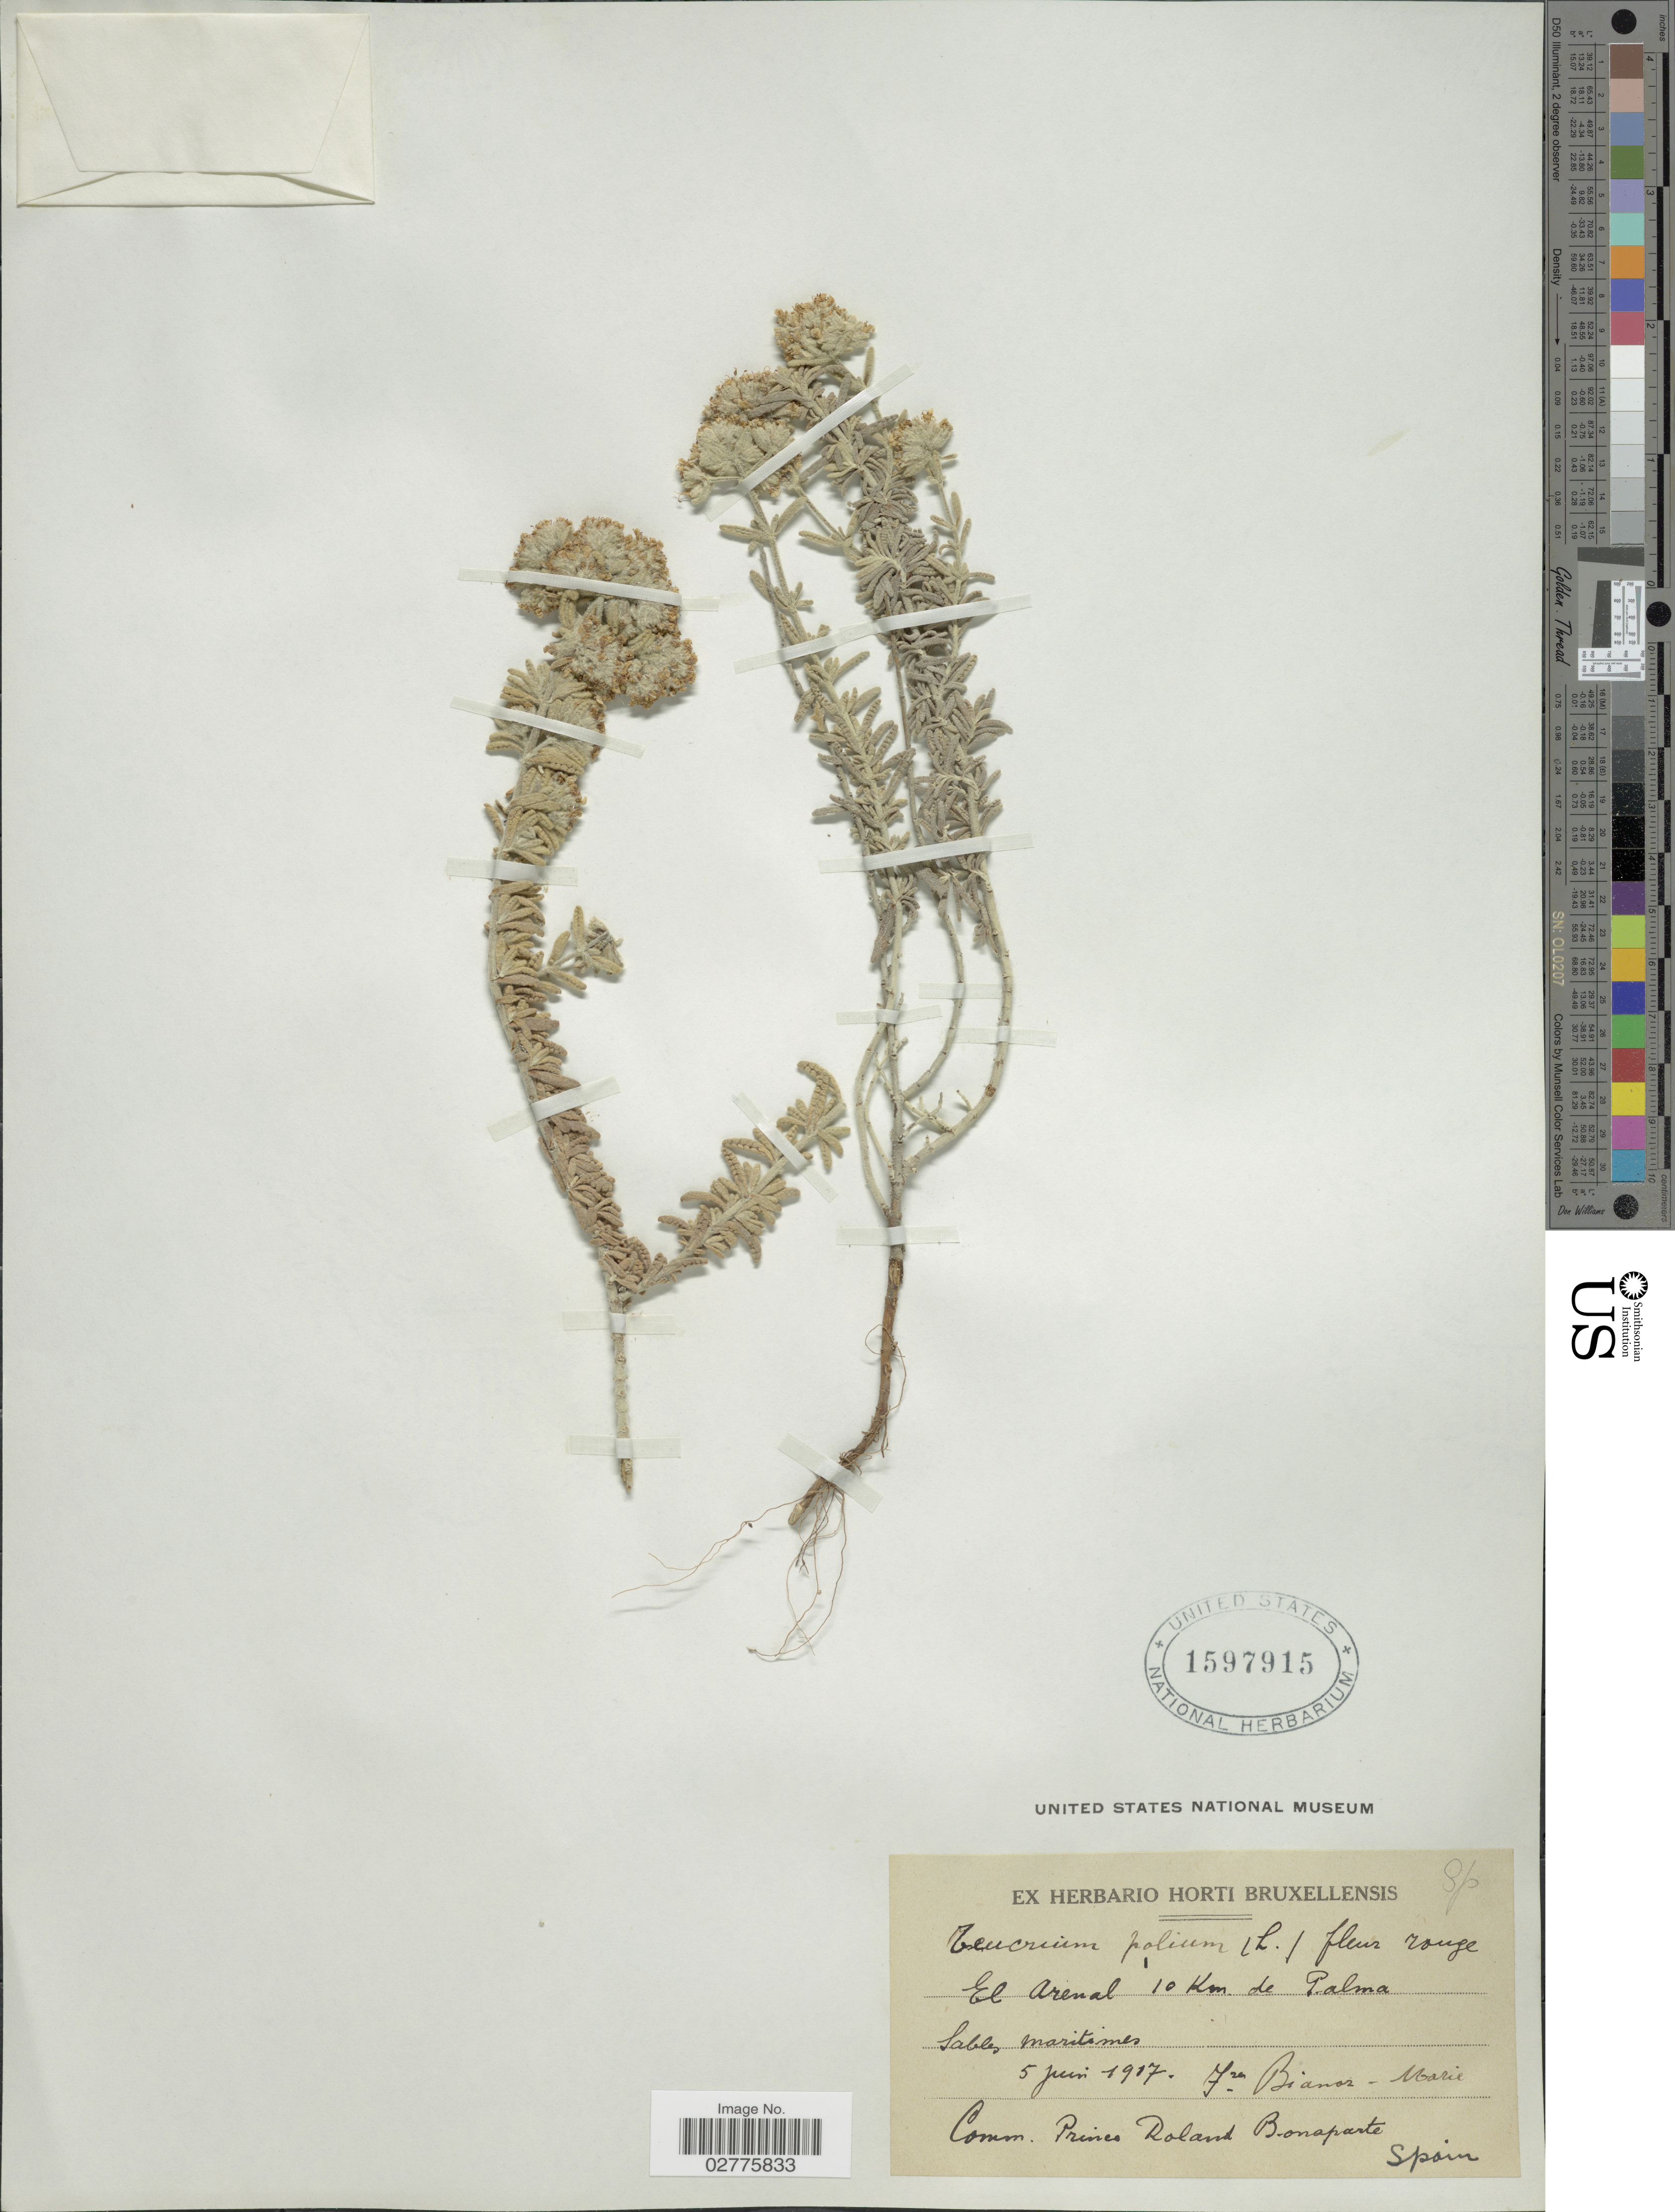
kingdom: Plantae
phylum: Tracheophyta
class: Magnoliopsida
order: Lamiales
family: Lamiaceae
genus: Teucrium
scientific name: Teucrium polium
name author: L.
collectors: F. Bianor-Marie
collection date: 1917-06-05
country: Spain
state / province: Canarias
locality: El Arenal 10 Km de Palma.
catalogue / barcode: US 1597915